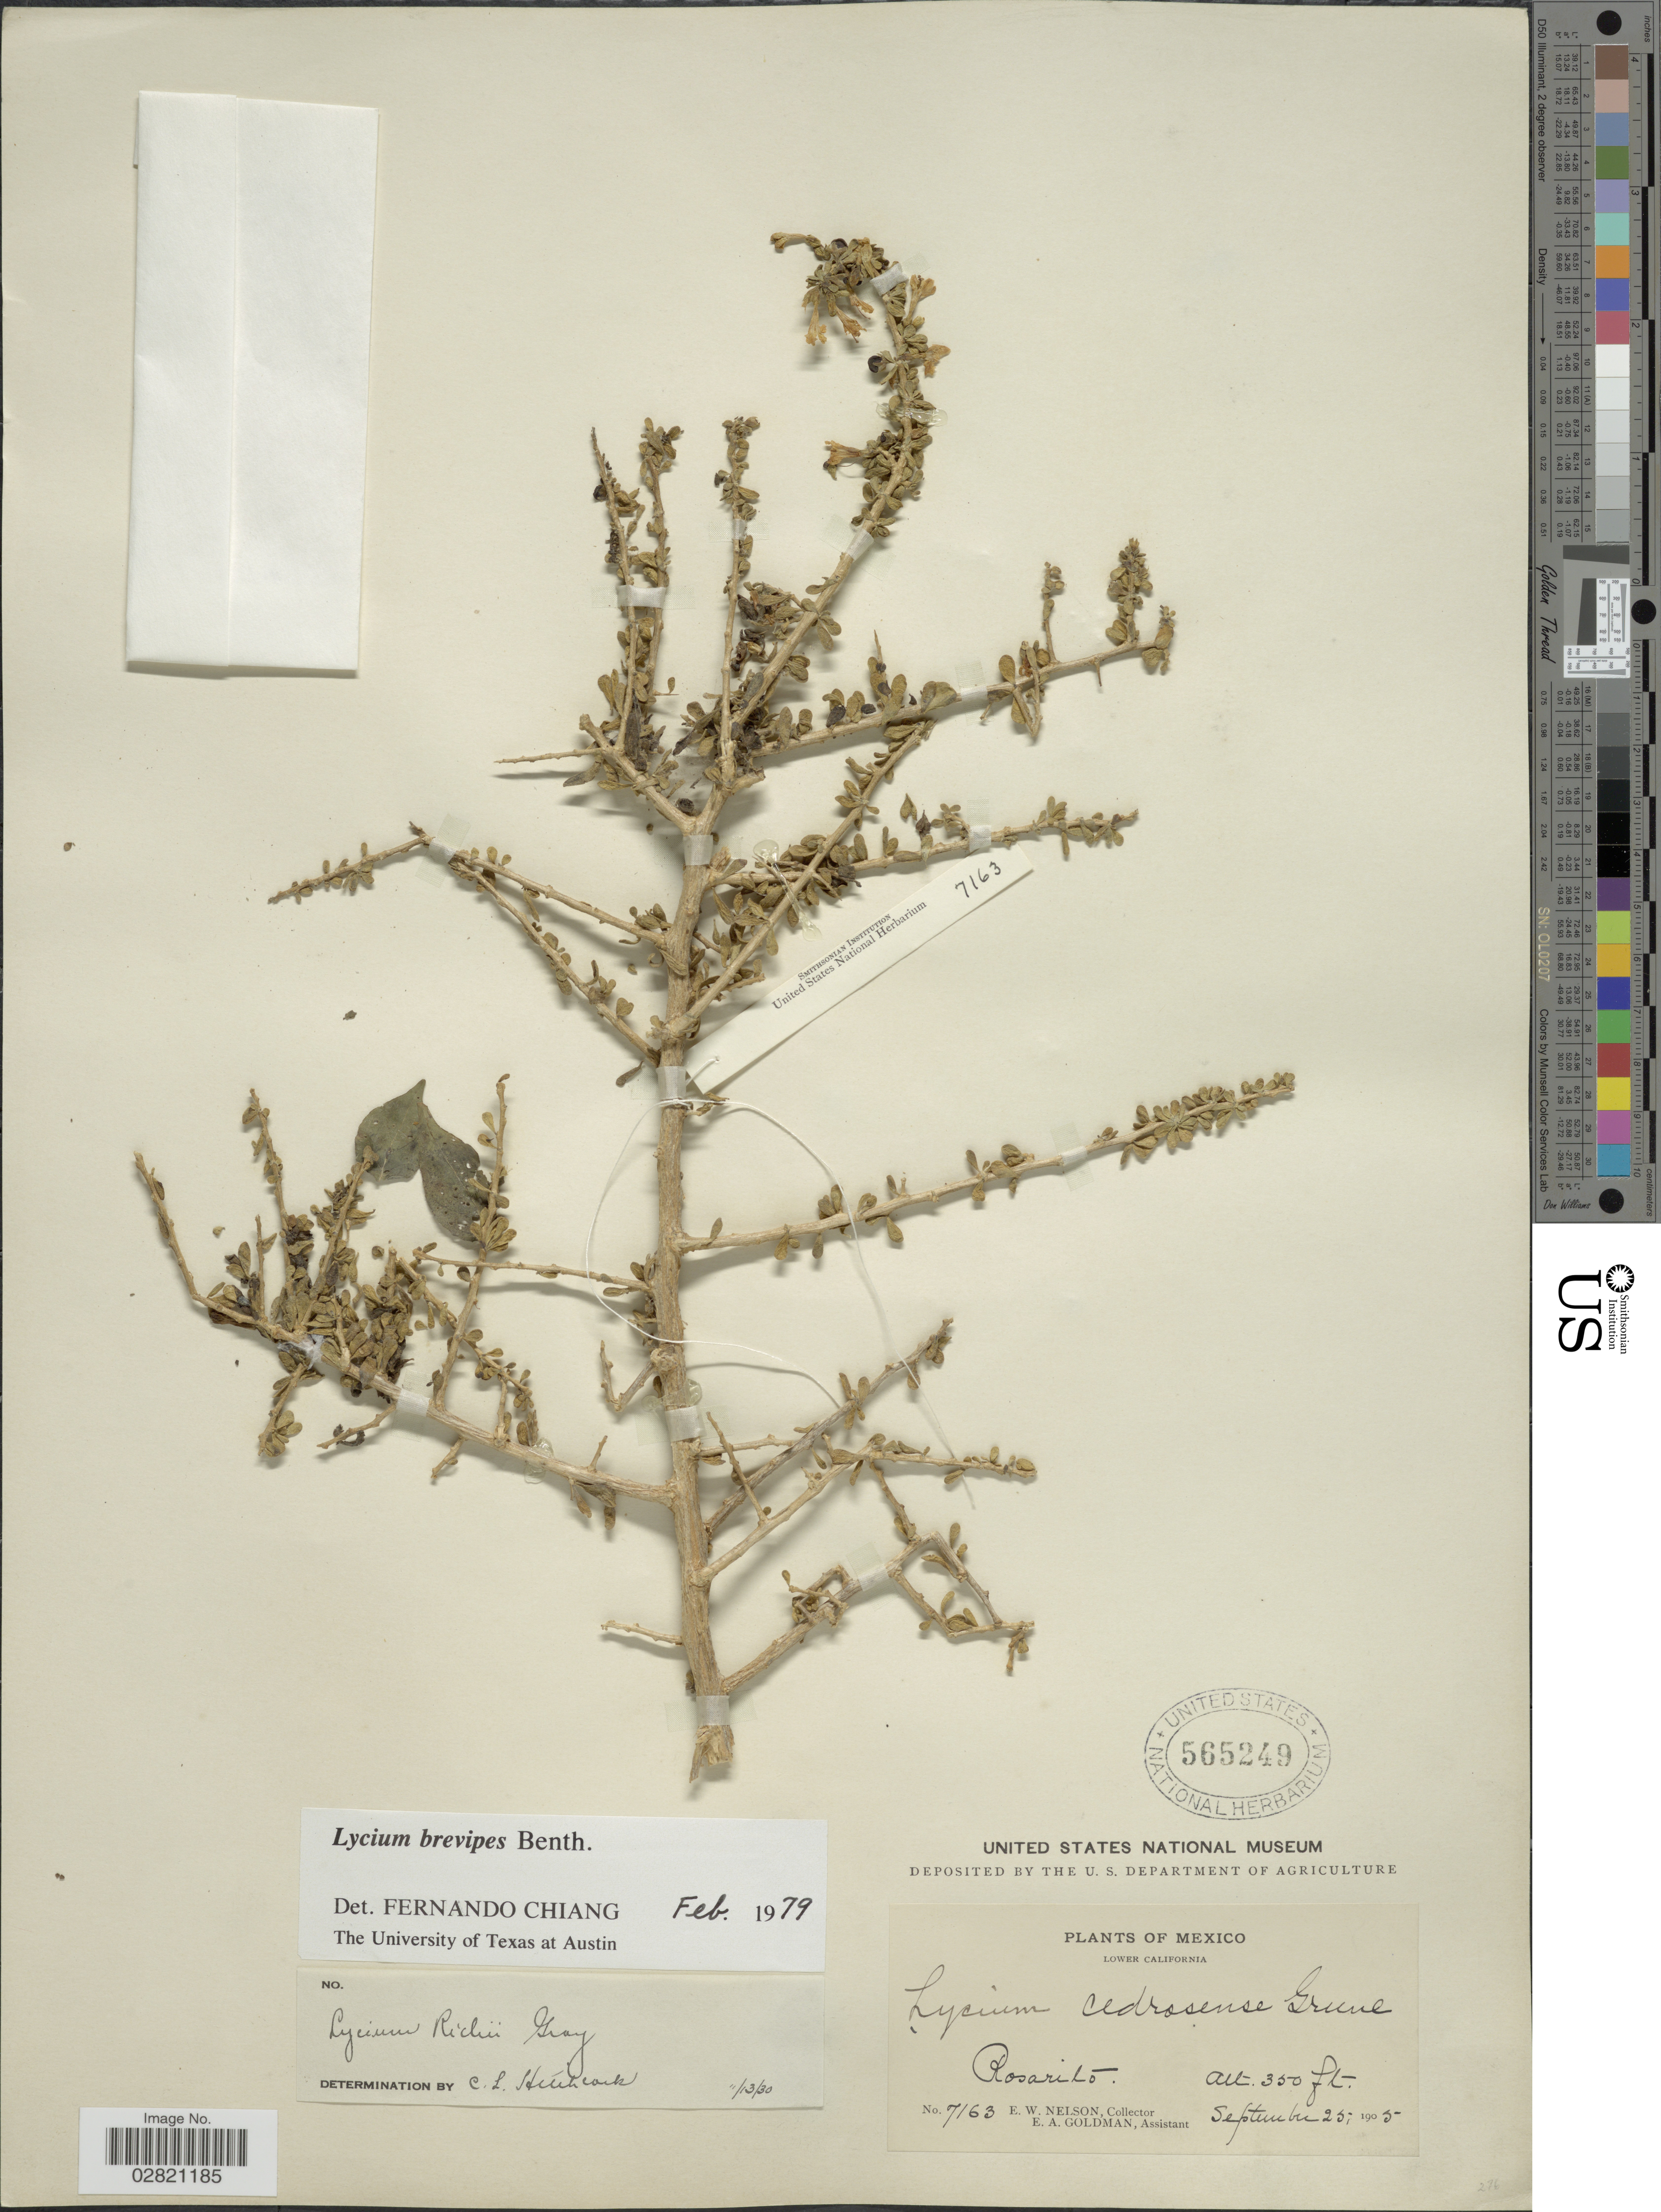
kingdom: Plantae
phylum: Tracheophyta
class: Magnoliopsida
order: Solanales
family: Solanaceae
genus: Lycium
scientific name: Lycium brevipes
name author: Benth.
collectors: E. W. Nelson & E. A. Goldman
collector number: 7163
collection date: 1905-09-25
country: Mexico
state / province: Baja California Norte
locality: Lower California, Rosarito.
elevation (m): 107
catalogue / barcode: US 565249